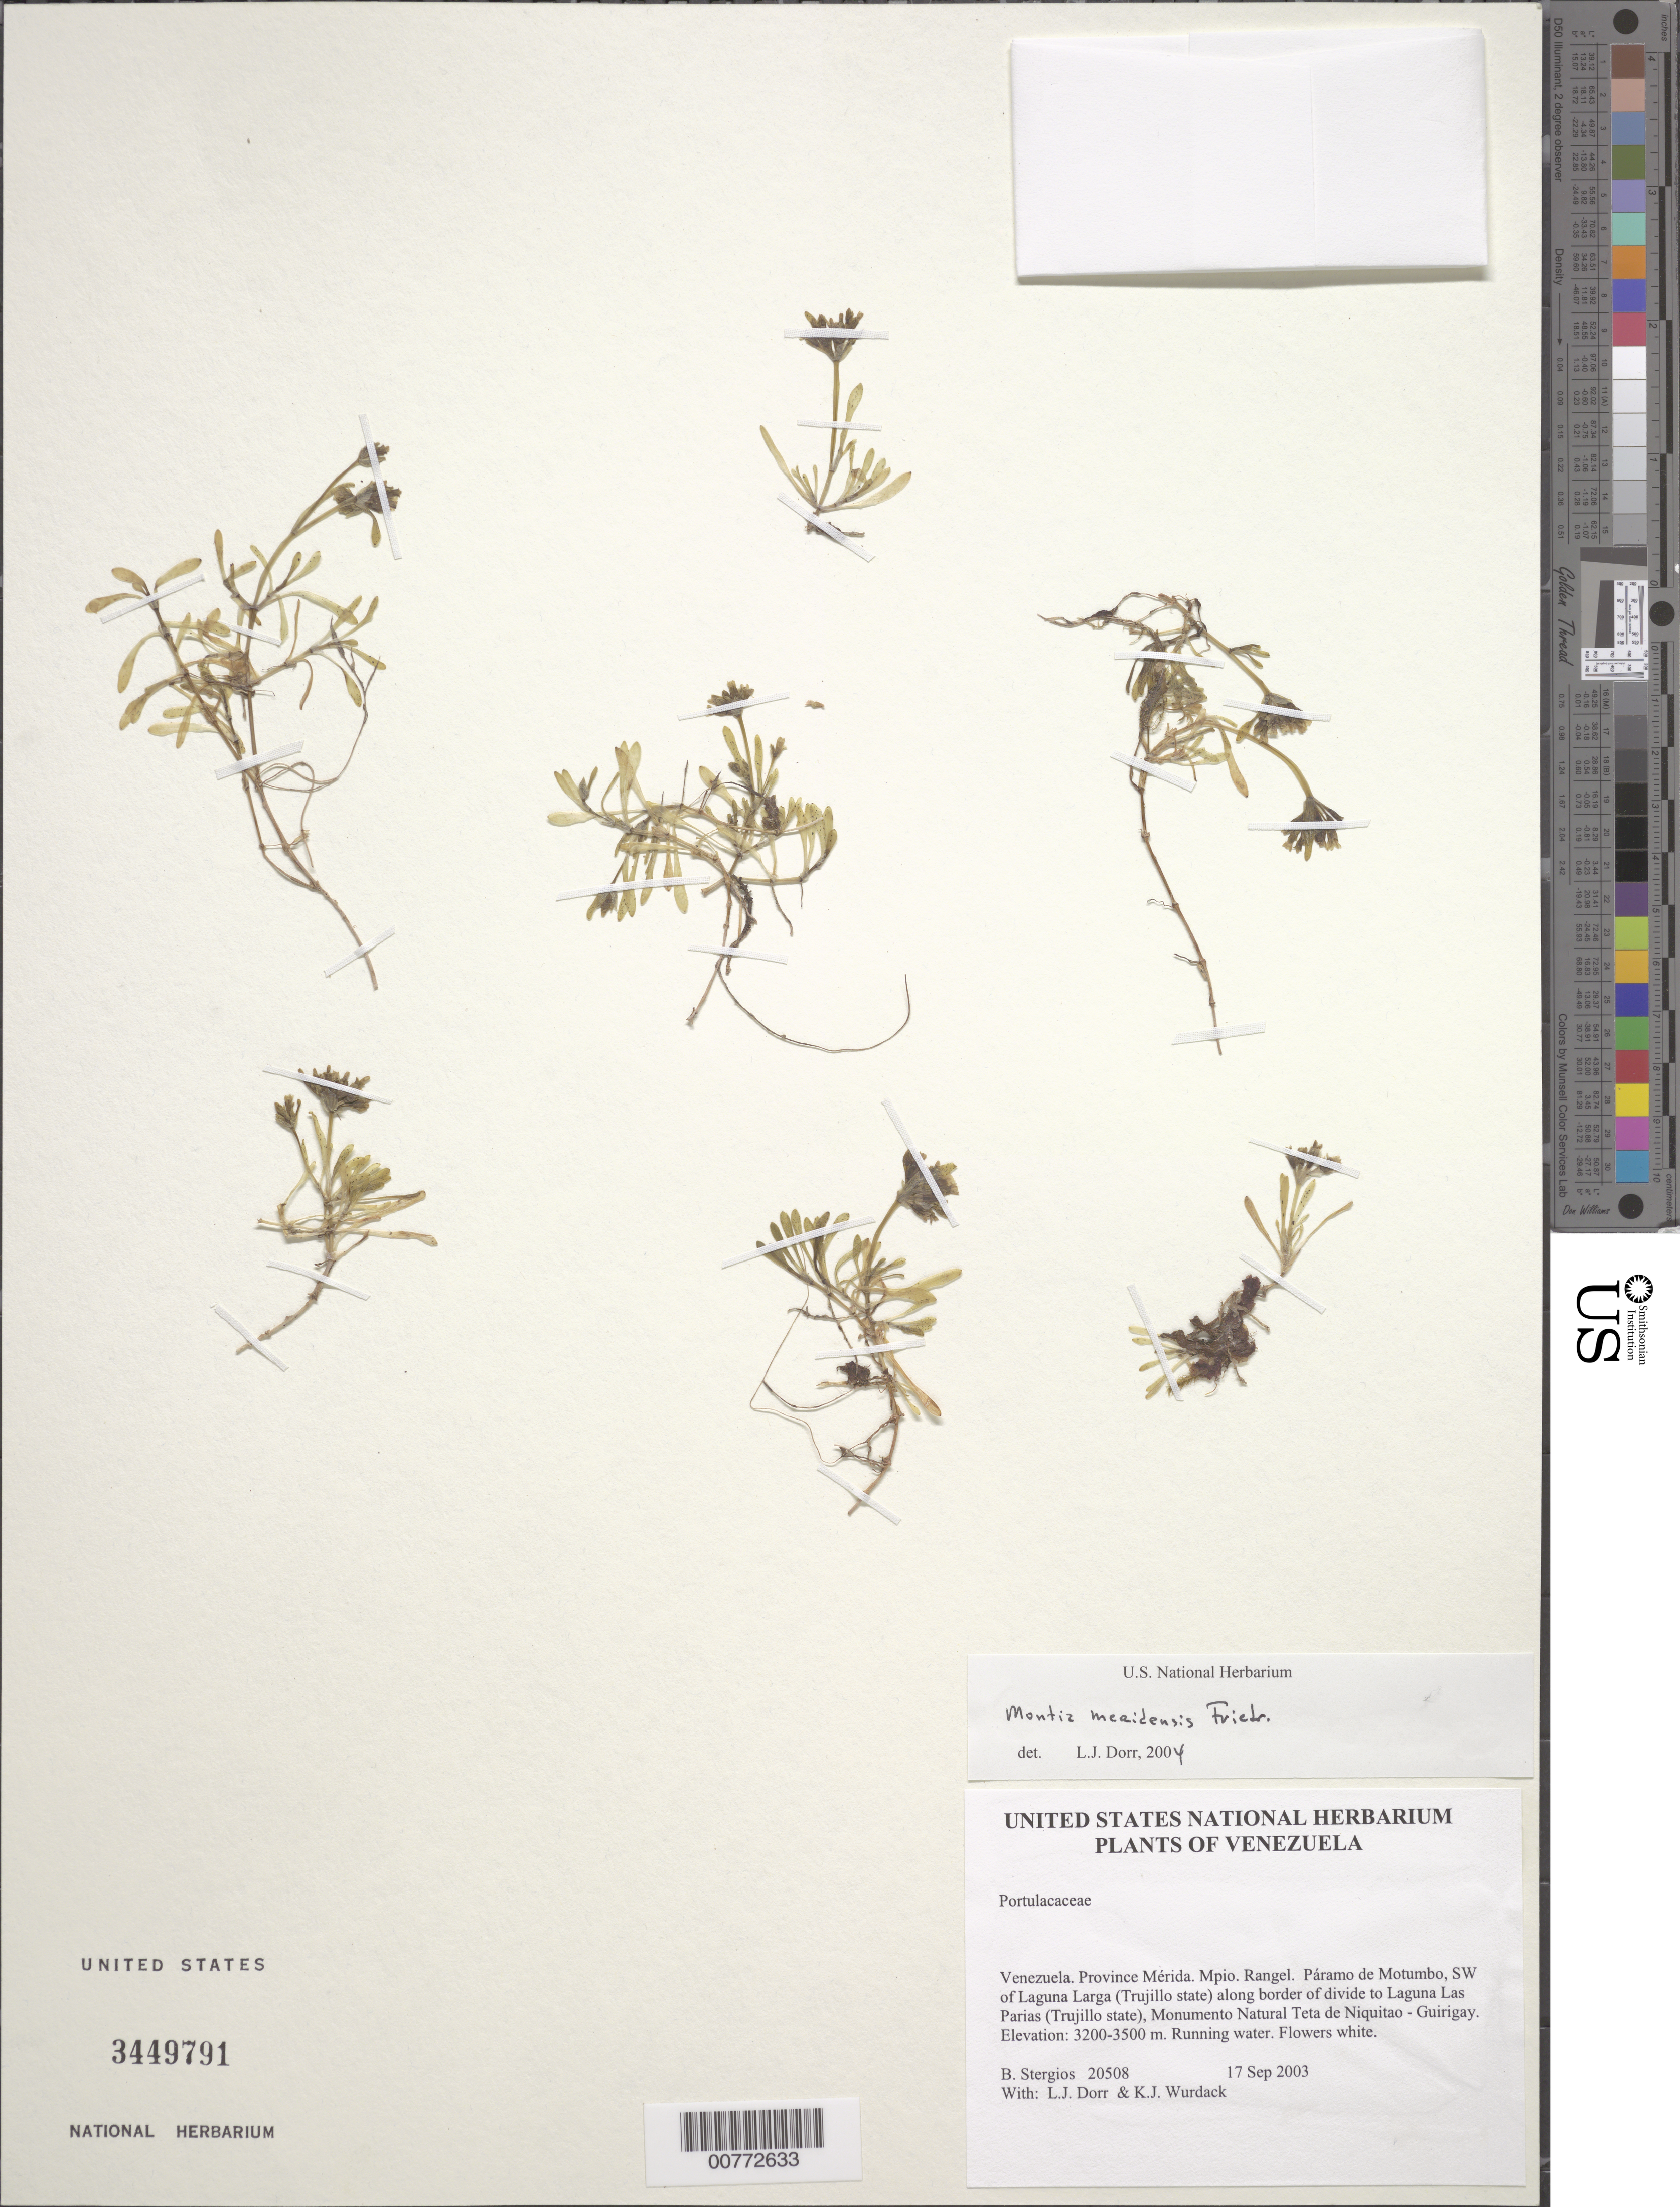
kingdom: Plantae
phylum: Tracheophyta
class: Magnoliopsida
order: Caryophyllales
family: Montiaceae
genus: Montia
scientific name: Montia meridensis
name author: Friedrich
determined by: Dorr, L. J., (BOT), Smithsonian Institution - National Museum of Natural History (UNITED STATES)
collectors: B. G. Stergios, L. J. Dorr & K. Wurdack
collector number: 20508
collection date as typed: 17 Sep 2003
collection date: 2003-09-17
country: Venezuela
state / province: Mérida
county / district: Rangel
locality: Páramo de Motumbo, NW of Laguna Larga (Trujillo state), Monumento Natural Teta de Niquitao - Guirigay.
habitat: Running water.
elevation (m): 3200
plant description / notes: CTES, NY, PORT, US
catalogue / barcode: US 3449791